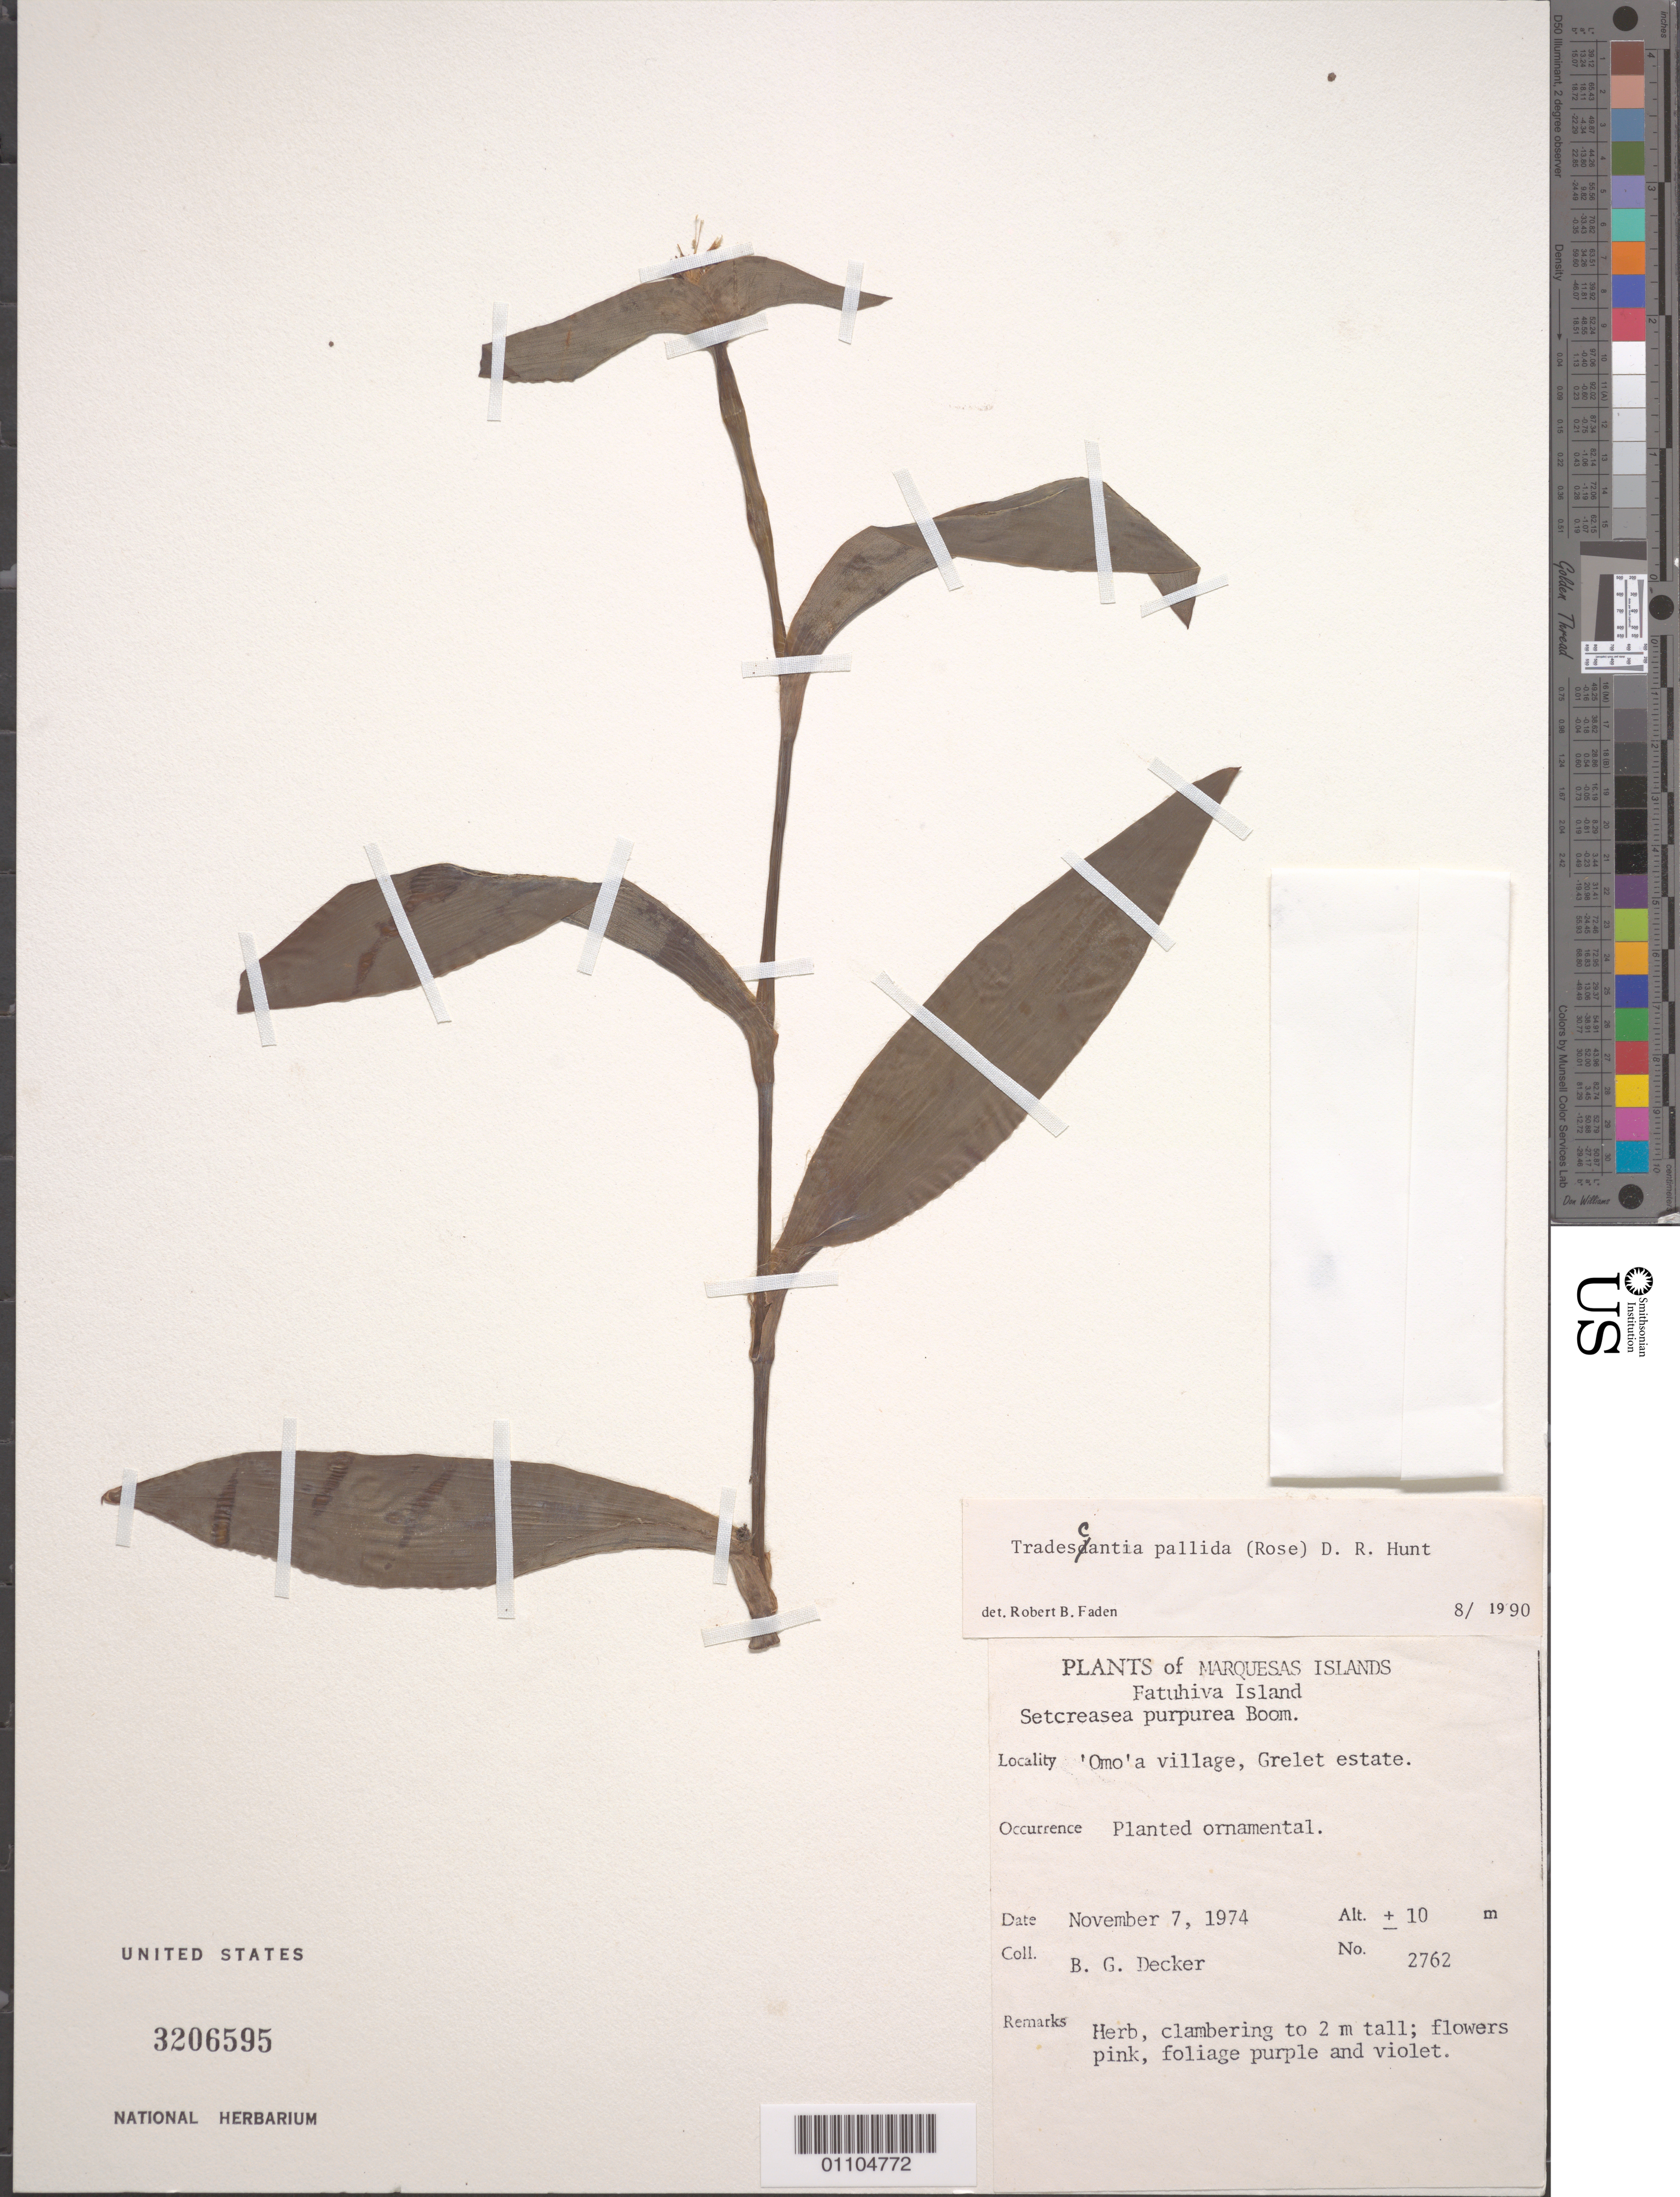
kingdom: Plantae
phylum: Tracheophyta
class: Liliopsida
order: Commelinales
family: Commelinaceae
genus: Tradescantia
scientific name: Tradescantia pallida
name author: (Rose) D.R. Hunt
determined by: Faden, Robert B., (US), Smithsonian Institution - National Museum of Natural History (UNITED STATES)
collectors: B. G. Decker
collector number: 2762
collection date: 1974-11-07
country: French Polynesia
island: Fatu Hiva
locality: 'Omo'a village, Grelet estate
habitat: Planted ornamental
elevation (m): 10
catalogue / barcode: US 3206595